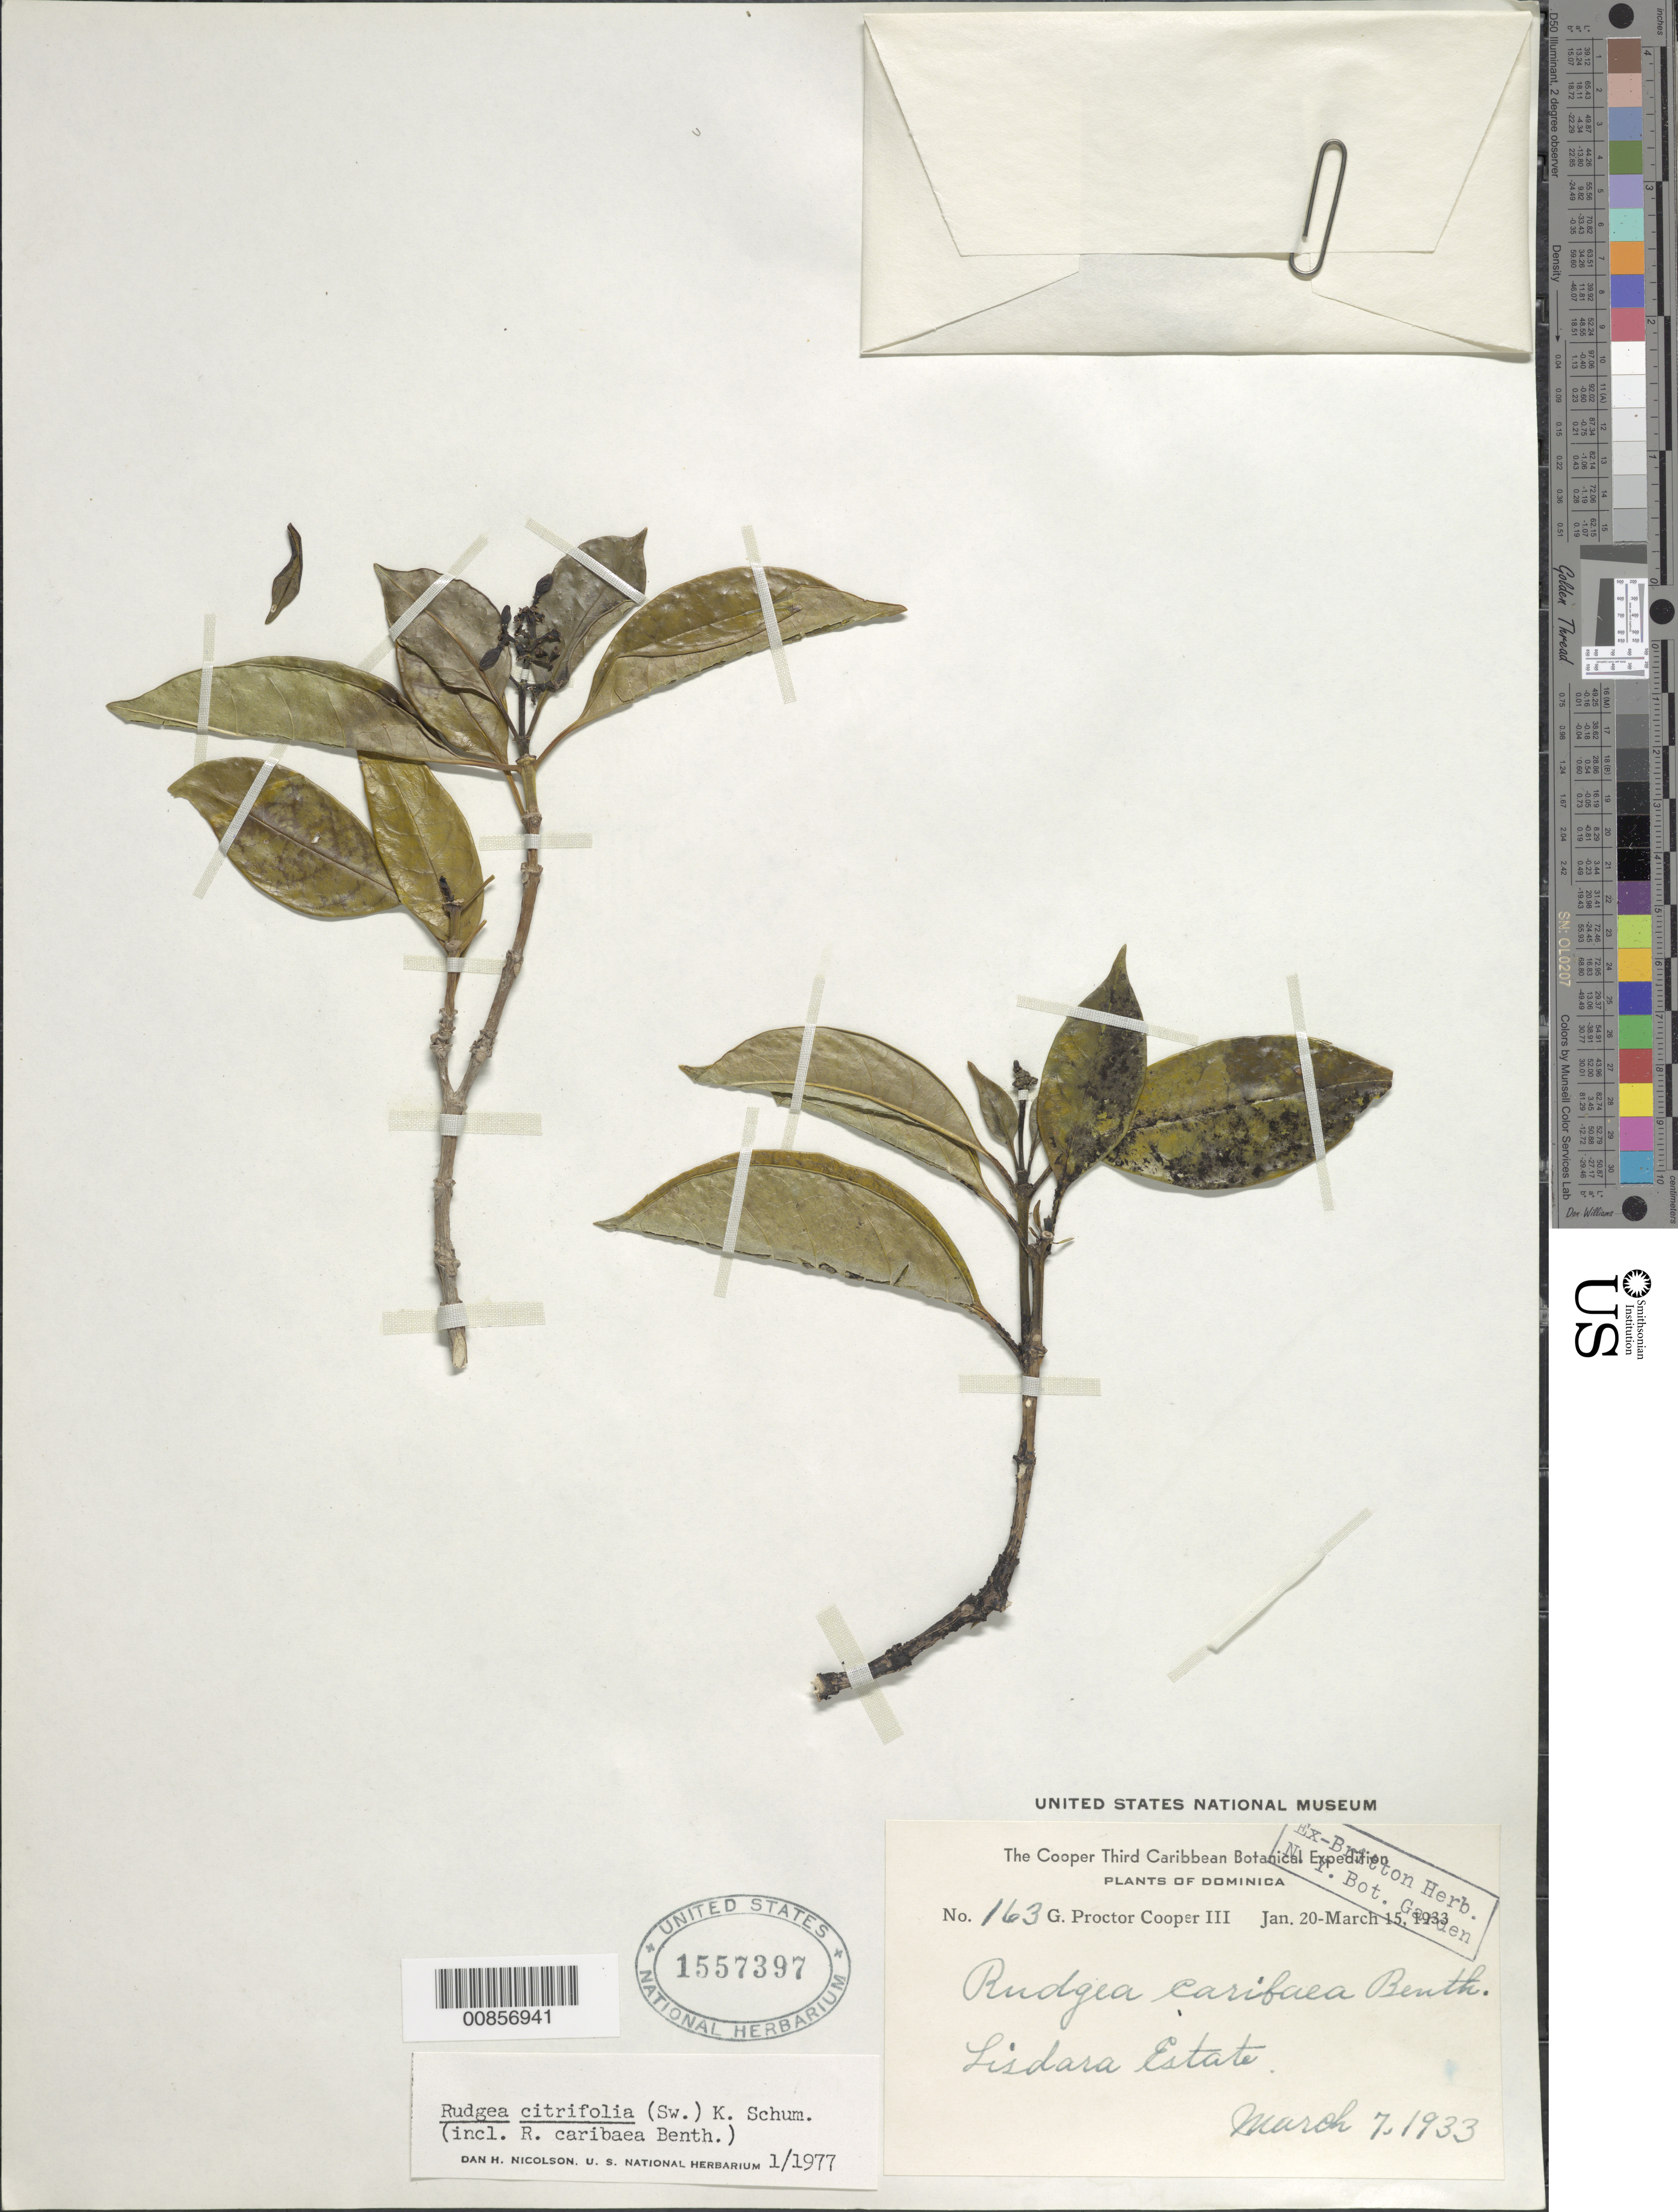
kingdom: Plantae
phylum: Tracheophyta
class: Magnoliopsida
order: Gentianales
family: Rubiaceae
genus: Rudgea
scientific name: Rudgea citrifolia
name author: (Sw.) K. Schum.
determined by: Nicolson, Dan H.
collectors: G. Cooper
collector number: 163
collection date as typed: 20 Jan 1933 to 15 Mar 1933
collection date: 1933-01-20/1933-03-15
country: Dominica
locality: Lisdara Estate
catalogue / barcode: US 1557397